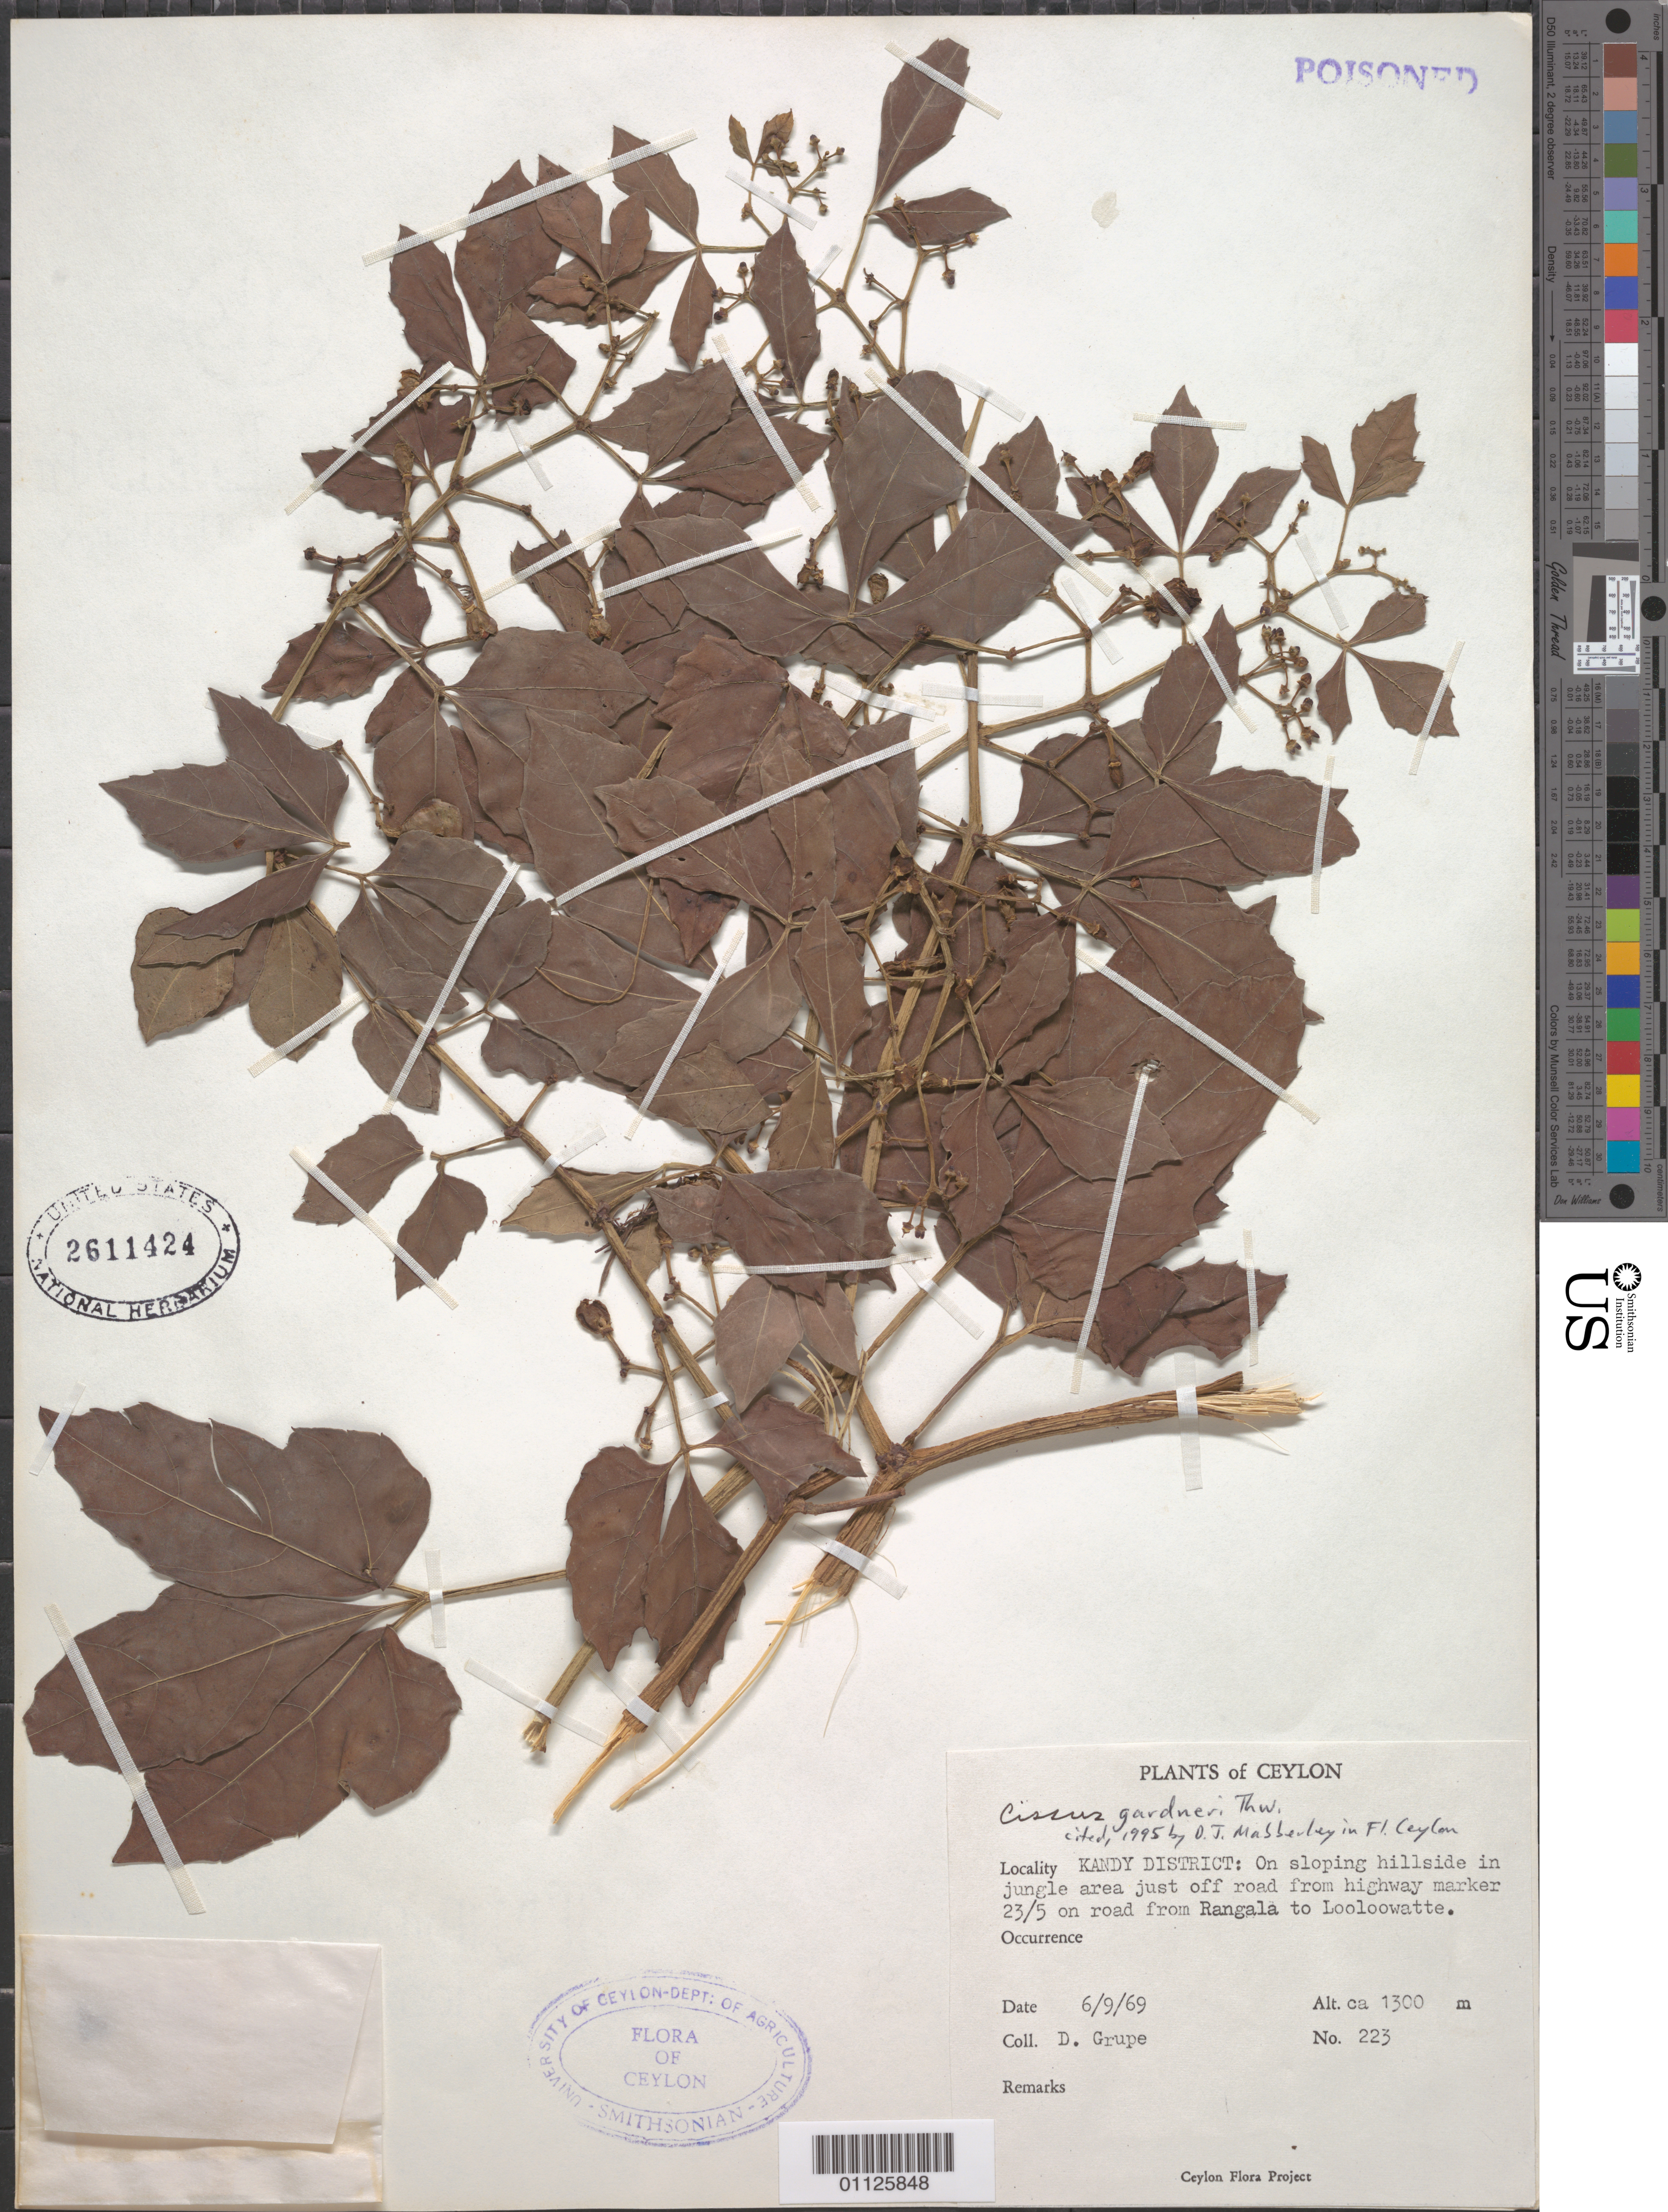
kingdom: Plantae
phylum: Tracheophyta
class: Magnoliopsida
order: Vitales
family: Vitaceae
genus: Cissus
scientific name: Cissus gardneri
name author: Thwaites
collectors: D. Grupe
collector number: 223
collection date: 1969-09-06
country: Sri Lanka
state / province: Central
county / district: Kandy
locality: On Rd from Rangala to Looloowatte.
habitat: On sloping hillside.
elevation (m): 1300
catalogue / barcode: US 2611424